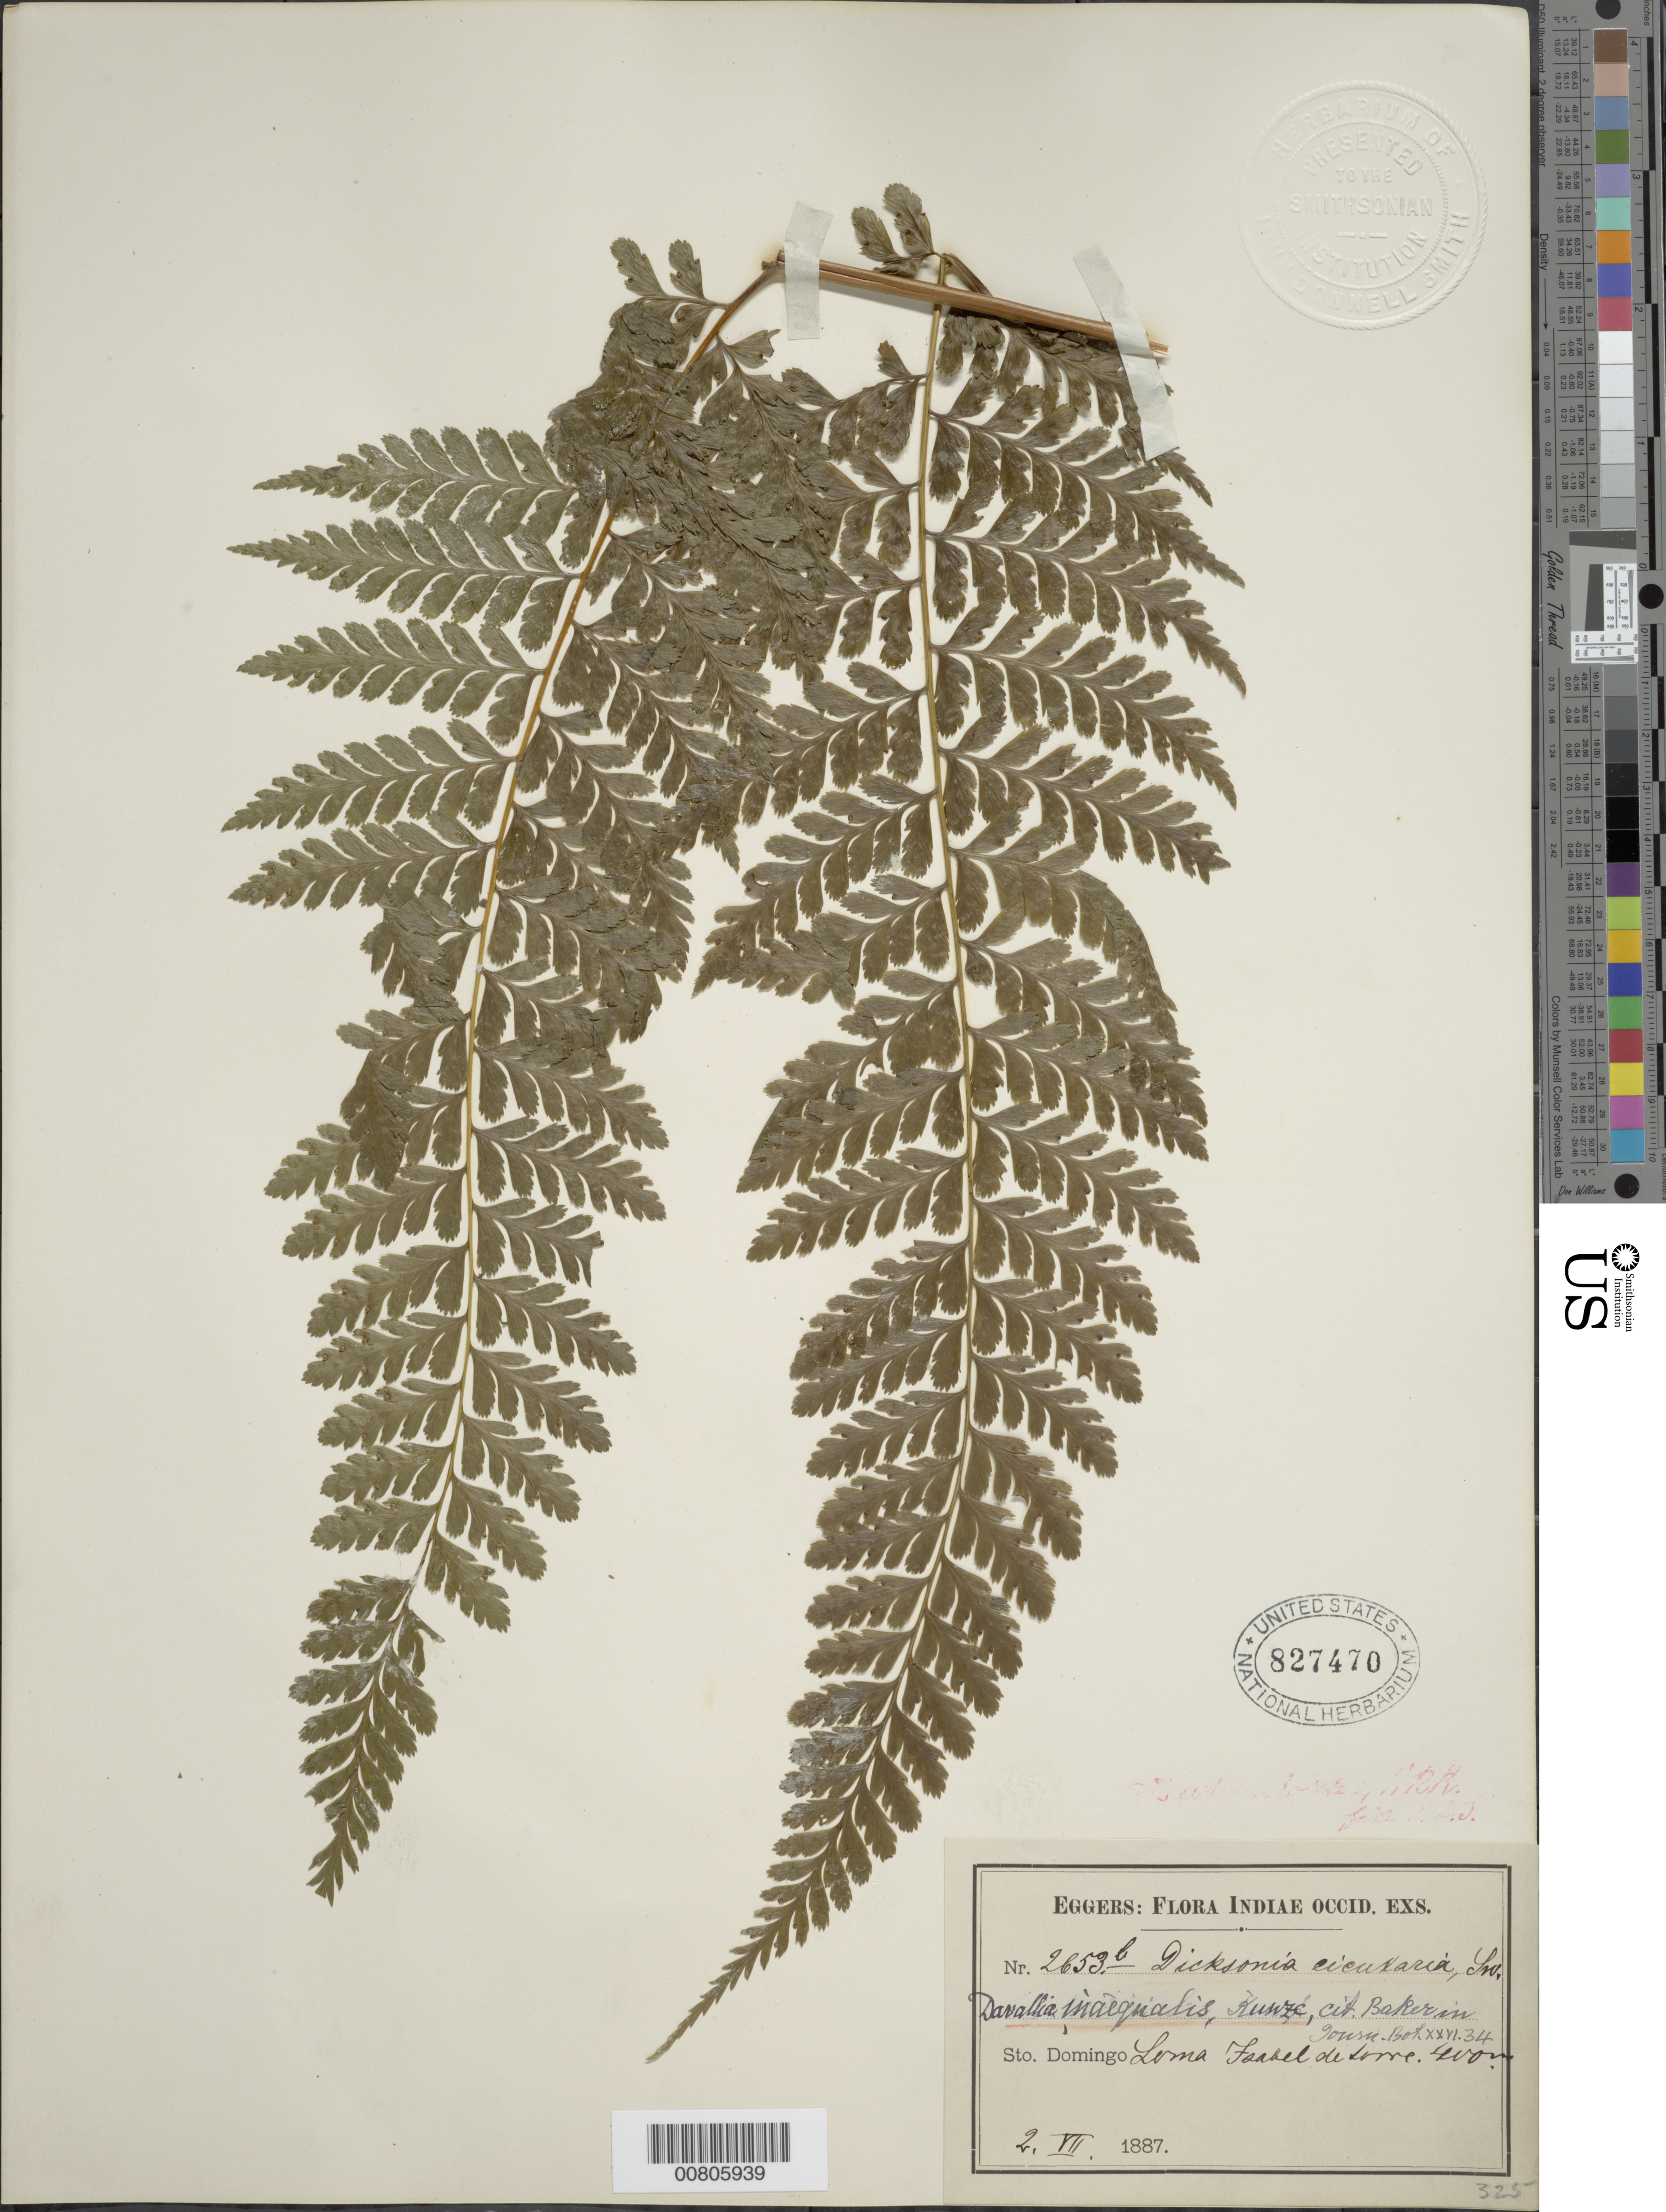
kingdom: Plantae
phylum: Tracheophyta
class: Polypodiopsida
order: Polypodiales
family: Dennstaedtiaceae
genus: Dennstaedtia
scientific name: Dennstaedtia bipinnata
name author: (Cav.) Maxon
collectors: H. F. A. von Eggers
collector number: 2653b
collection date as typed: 02 Jul 1887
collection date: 1887-07-02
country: Dominican Republic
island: Hispaniola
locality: Loma Isabel de Torre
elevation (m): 400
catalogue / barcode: US 827470